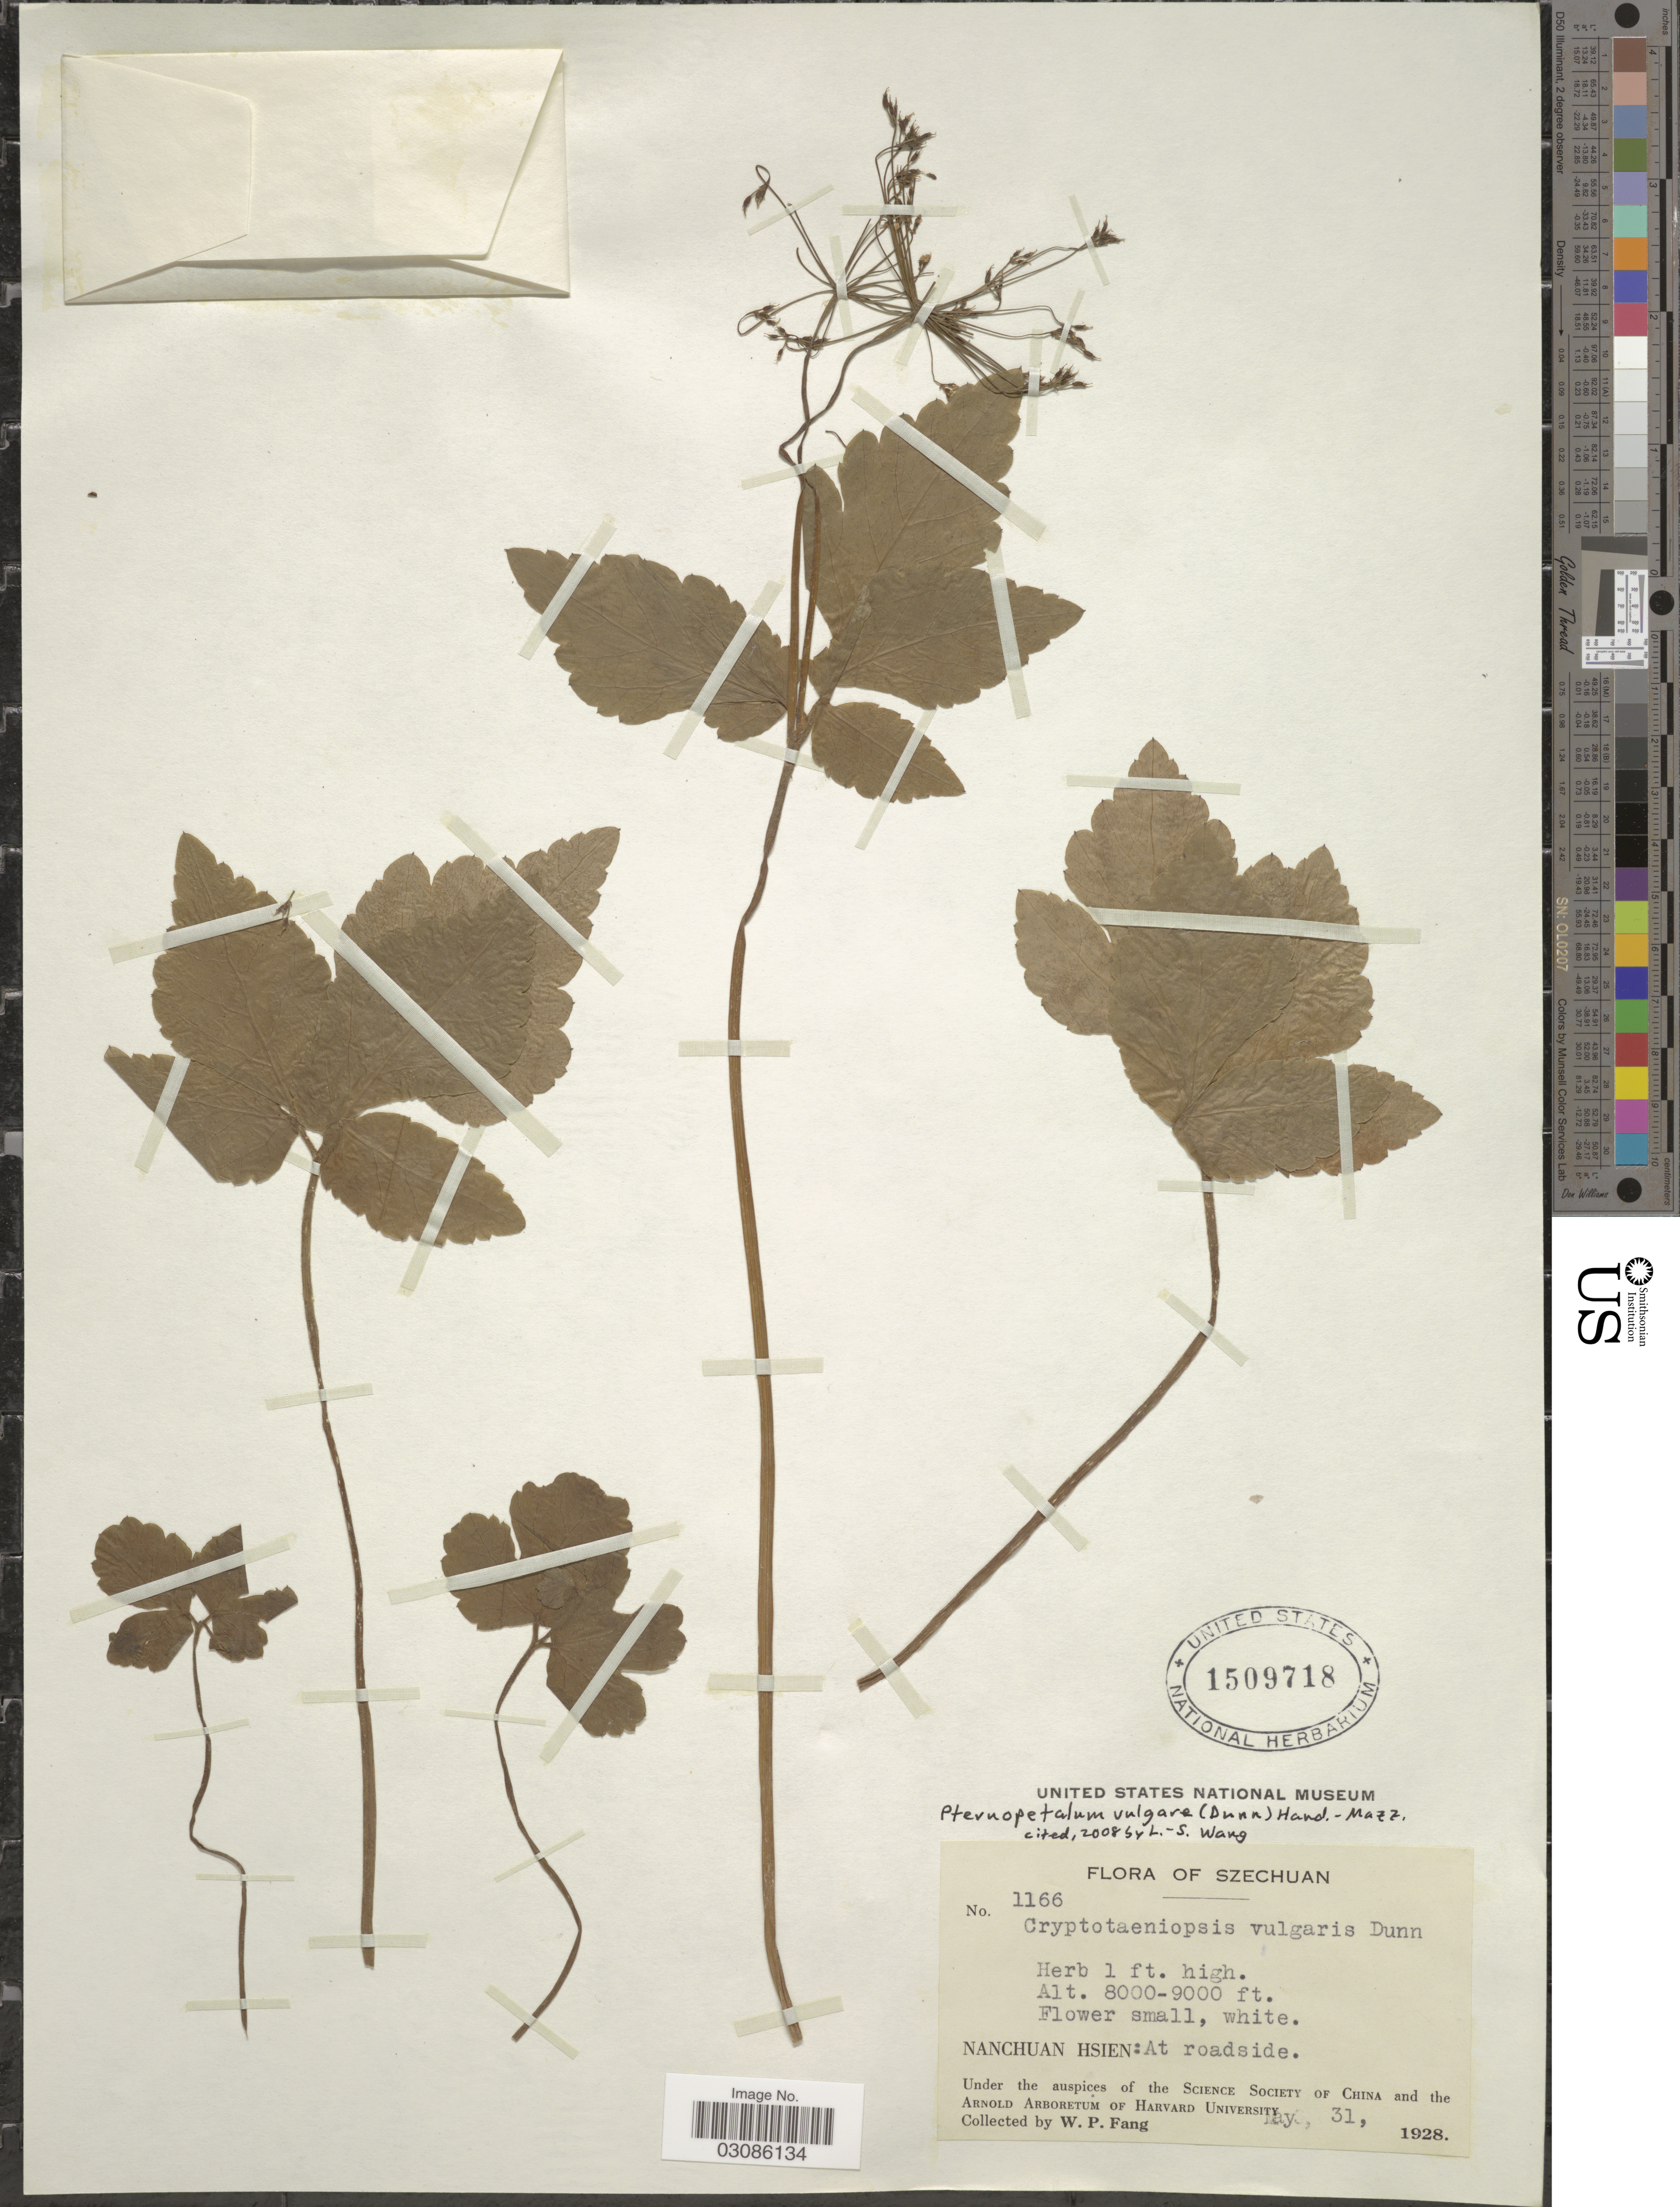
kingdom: Plantae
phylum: Tracheophyta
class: Magnoliopsida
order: Apiales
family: Apiaceae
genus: Pternopetalum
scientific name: Pternopetalum vulgare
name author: (Dunn) Hand.-Mazz.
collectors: W. P. Fang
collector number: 1166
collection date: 1928-05-31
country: China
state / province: Sichuan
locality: Nanchuan Hsien: At roadside.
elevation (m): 2438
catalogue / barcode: US 1509718